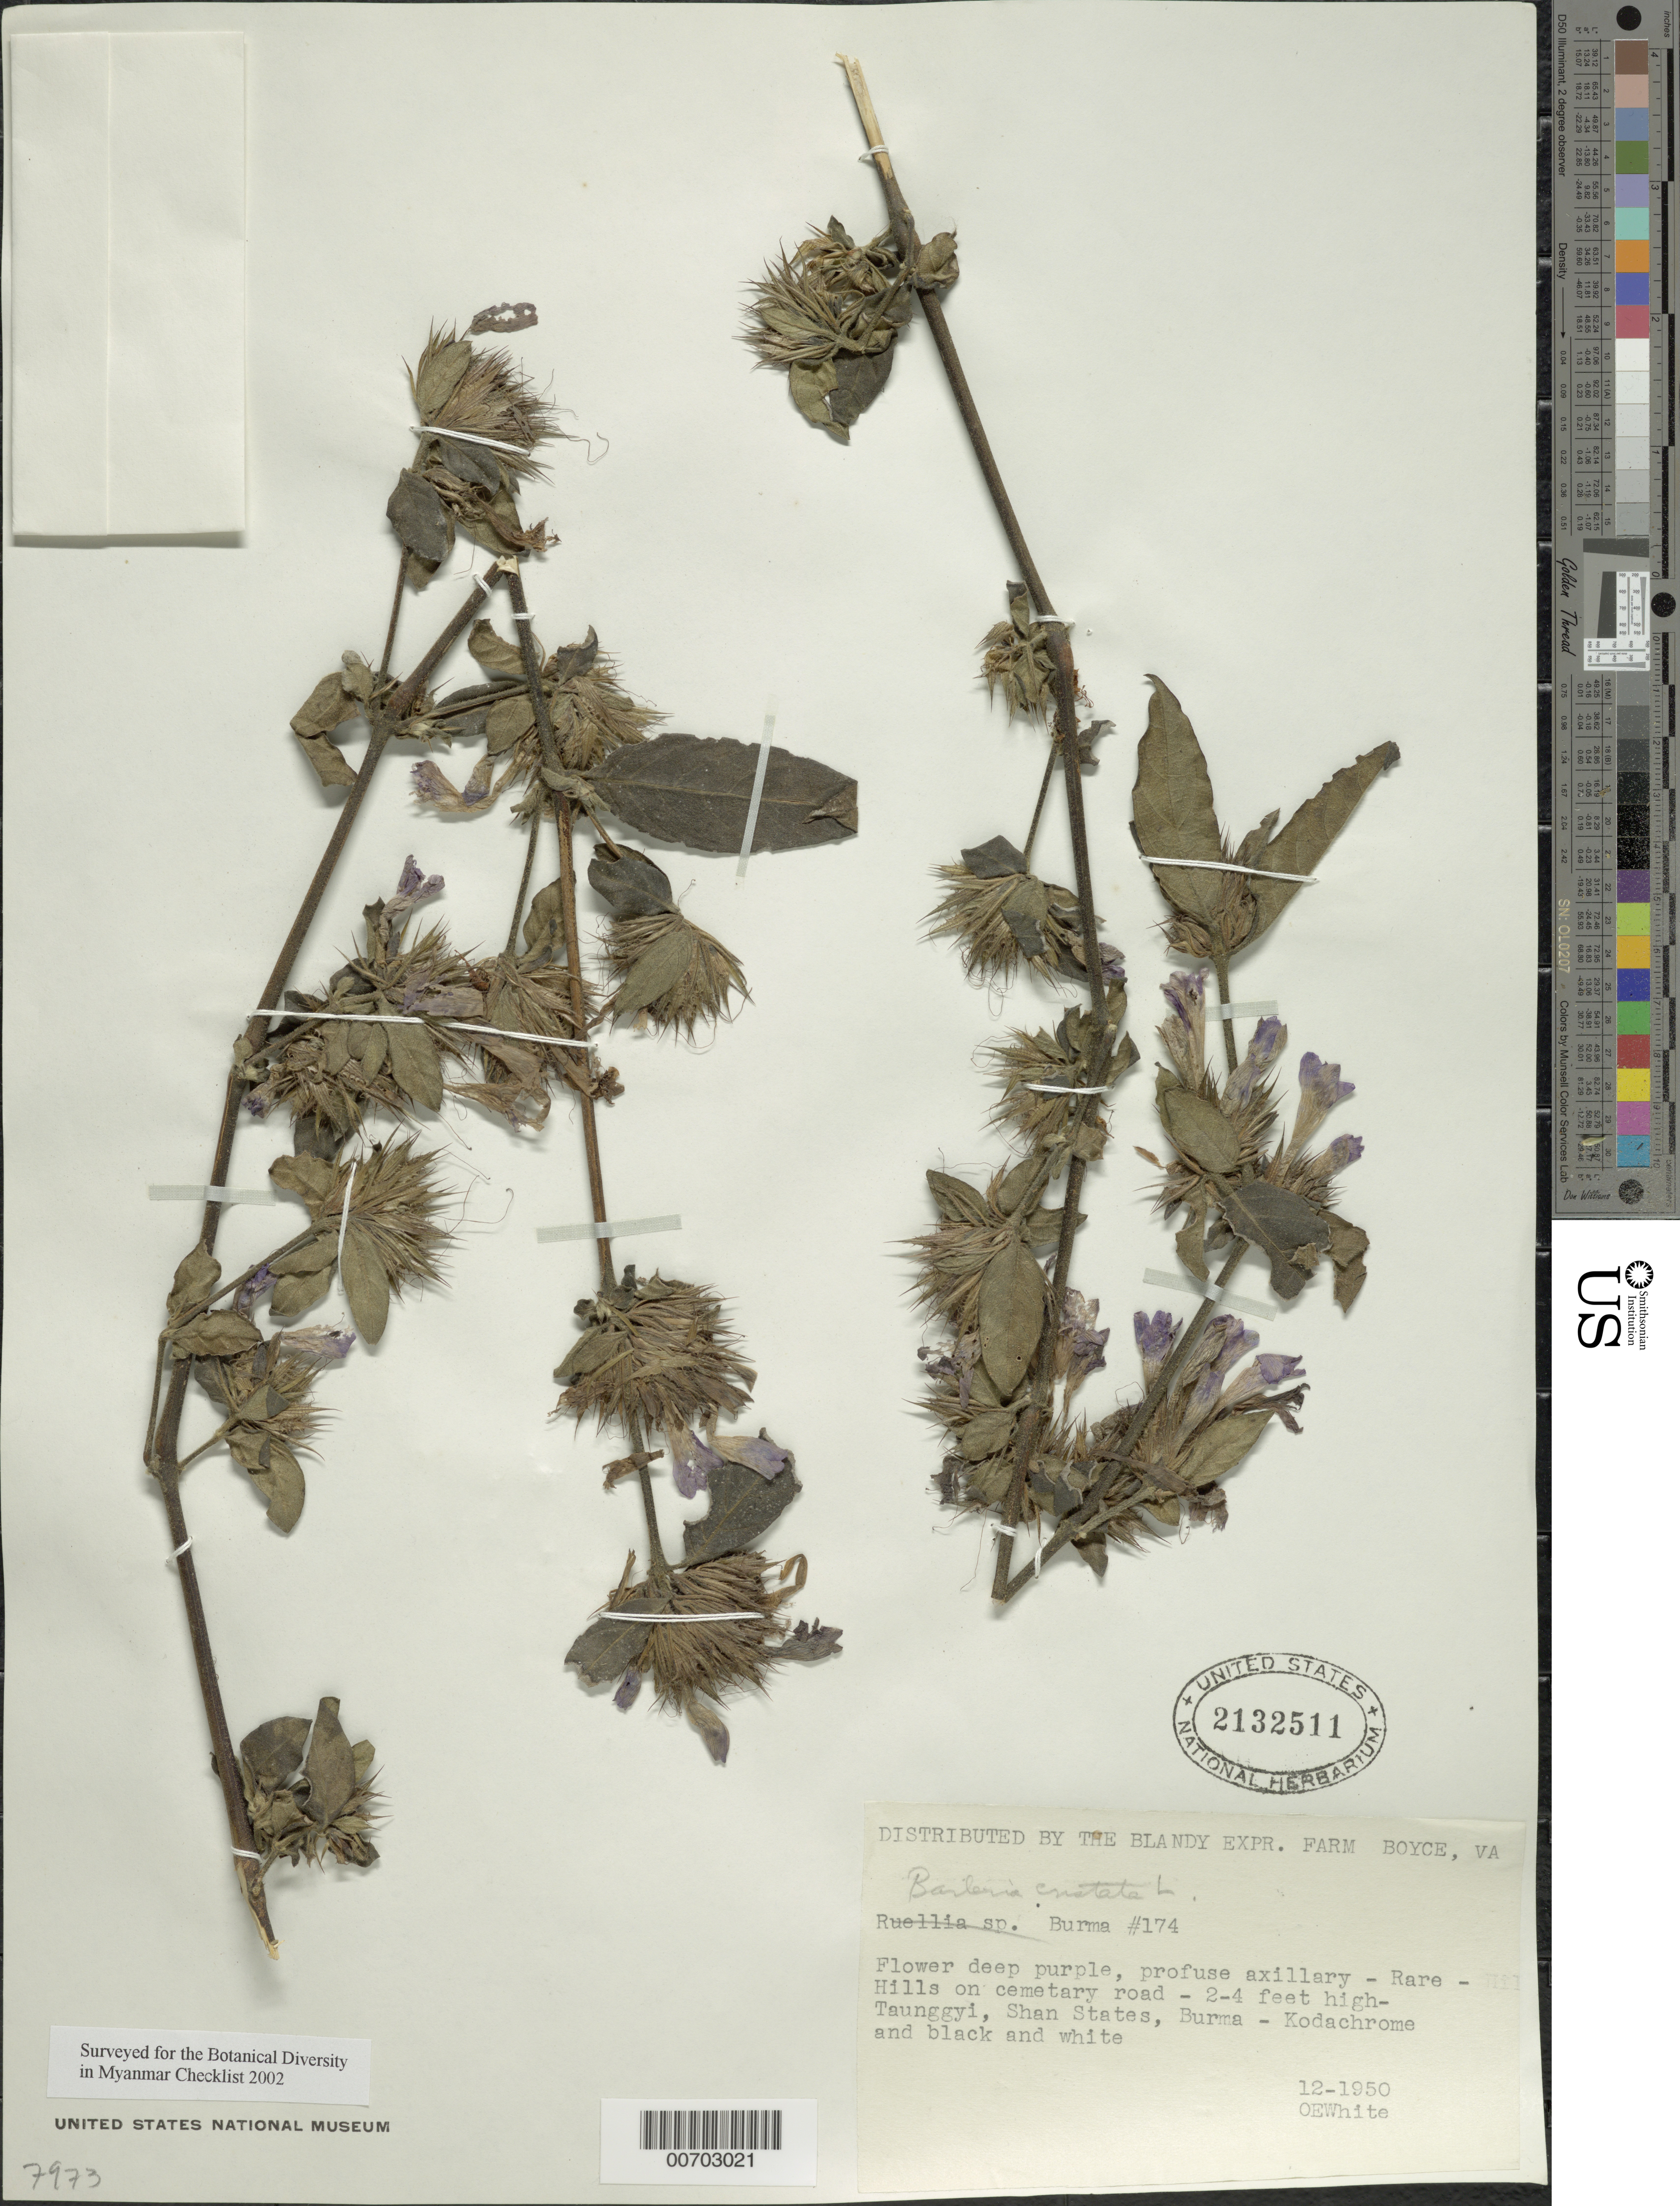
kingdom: Plantae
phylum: Tracheophyta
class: Magnoliopsida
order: Lamiales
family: Acanthaceae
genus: Barleria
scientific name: Barleria cristata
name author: L.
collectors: O. E. White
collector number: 174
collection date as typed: Dec 1950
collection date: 1950-12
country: Myanmar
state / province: Shan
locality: Taunggyi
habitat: Hills on road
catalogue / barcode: US 2132511